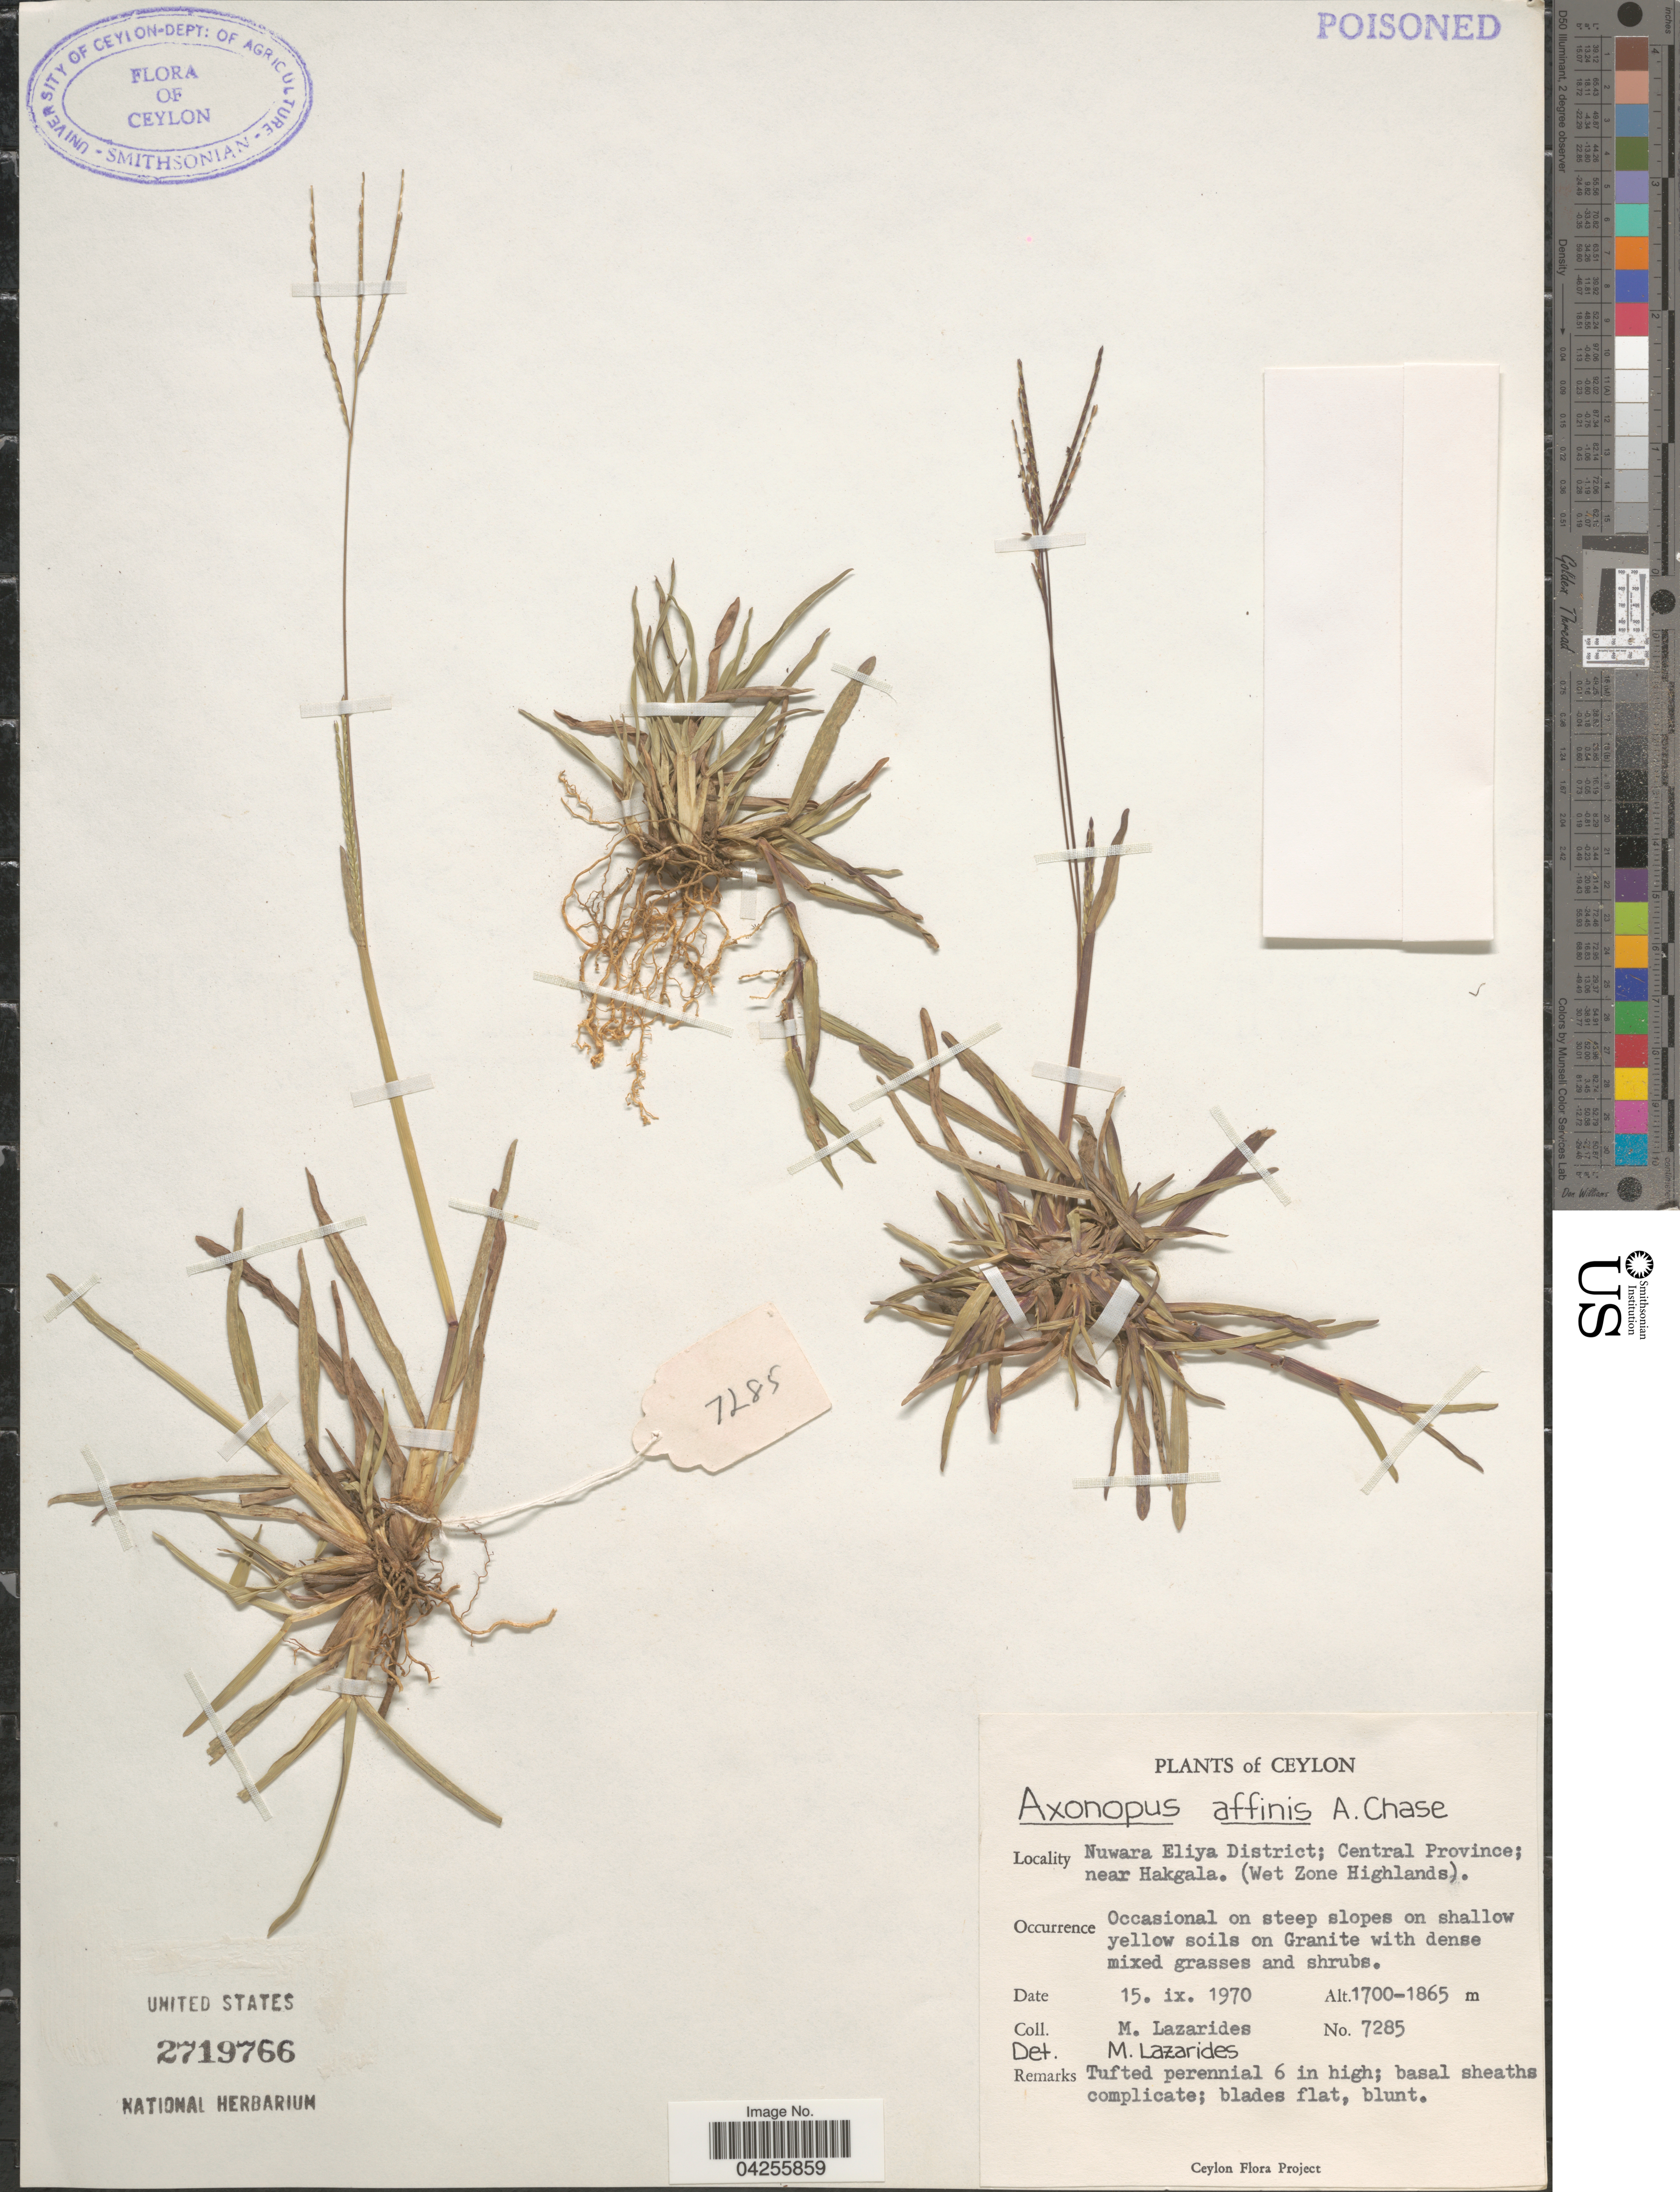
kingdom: Plantae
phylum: Tracheophyta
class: Liliopsida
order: Poales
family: Poaceae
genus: Axonopus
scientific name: Axonopus fissifolius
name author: (Raddi) Kuhlm.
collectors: M. Lazarides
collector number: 7285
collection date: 1970-09-15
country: Sri Lanka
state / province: Central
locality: Ceylon. Nuwara Eliya District; near Hakgala. (Wet Zone Highlands).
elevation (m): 1700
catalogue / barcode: US 2719766